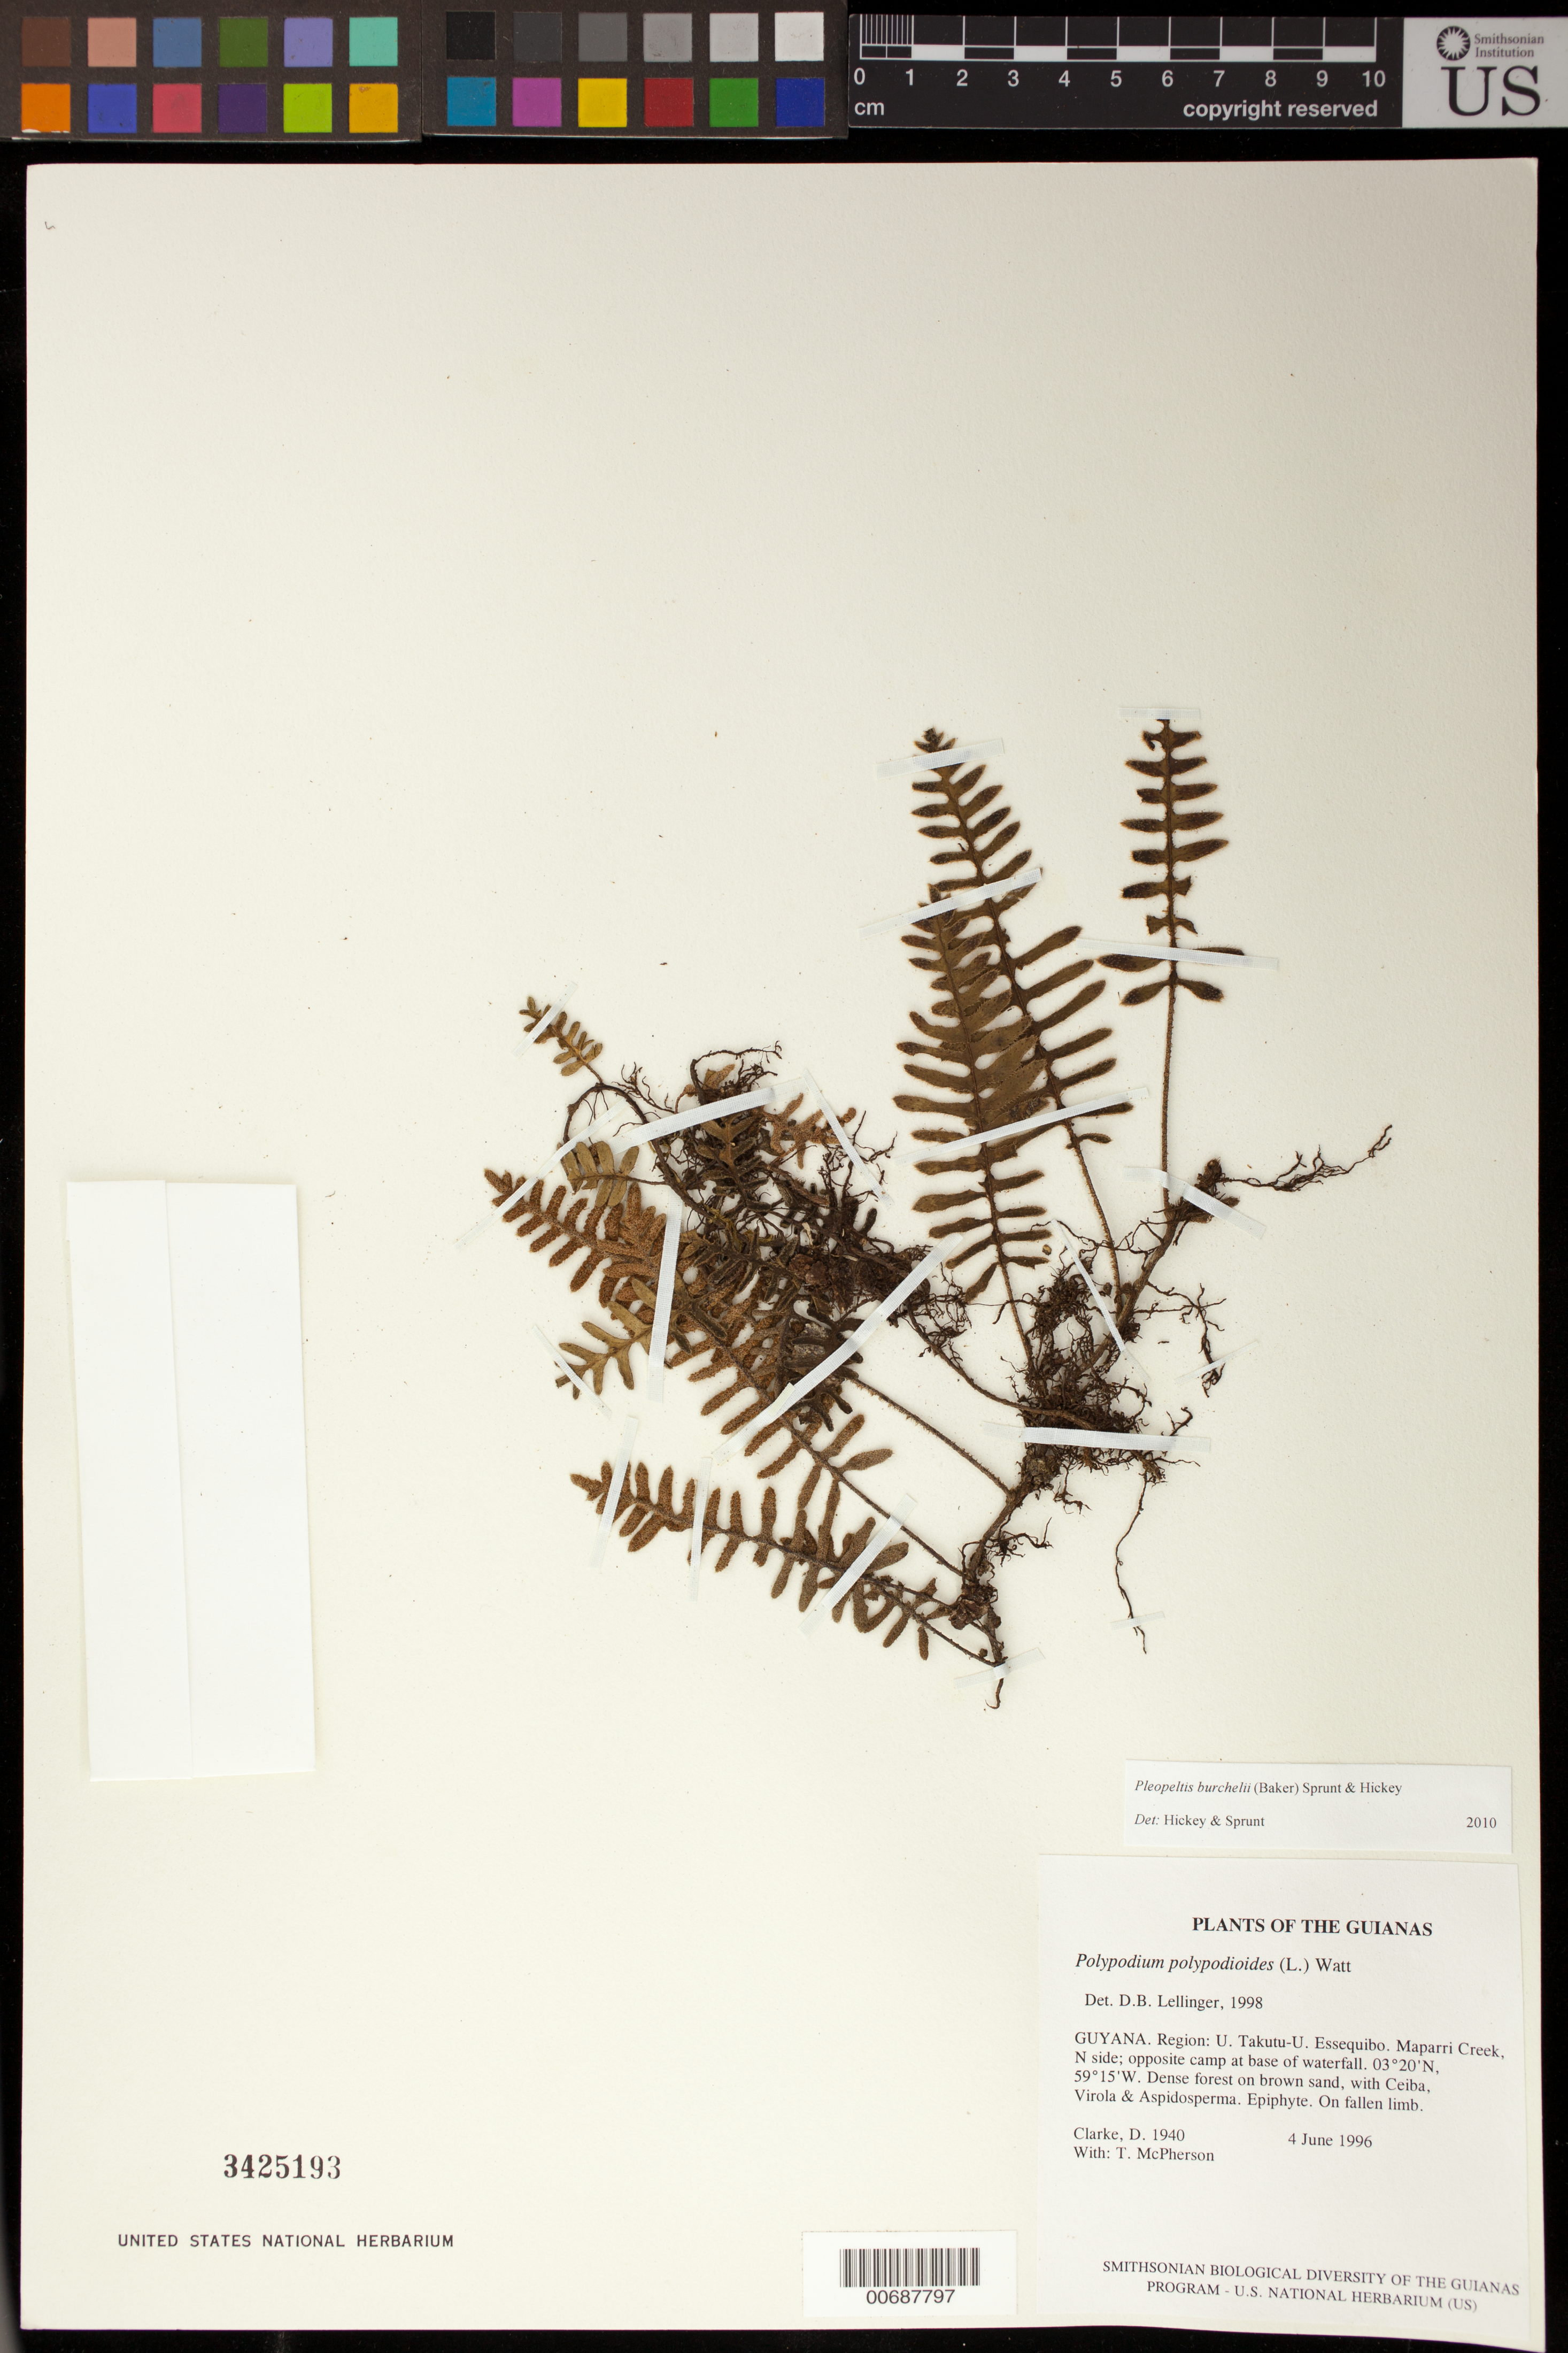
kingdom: Plantae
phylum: Tracheophyta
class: Polypodiopsida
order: Polypodiales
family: Polypodiaceae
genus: Pleopeltis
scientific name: Pleopeltis burchellii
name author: (Baker) Sprunt & Hickey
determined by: Hickey, R. J.; Sprunt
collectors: H. D. Clarke & T. McPherson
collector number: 1940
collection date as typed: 4 June 1996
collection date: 1996-06-04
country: Guyana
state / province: U. Takutu-U. Essequibo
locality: Maparri Creek, N side; opposite camp at base of waterfall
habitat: Dense forest on brown sand, with Ceiba, Virola & Aspidosperma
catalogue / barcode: US 3425193